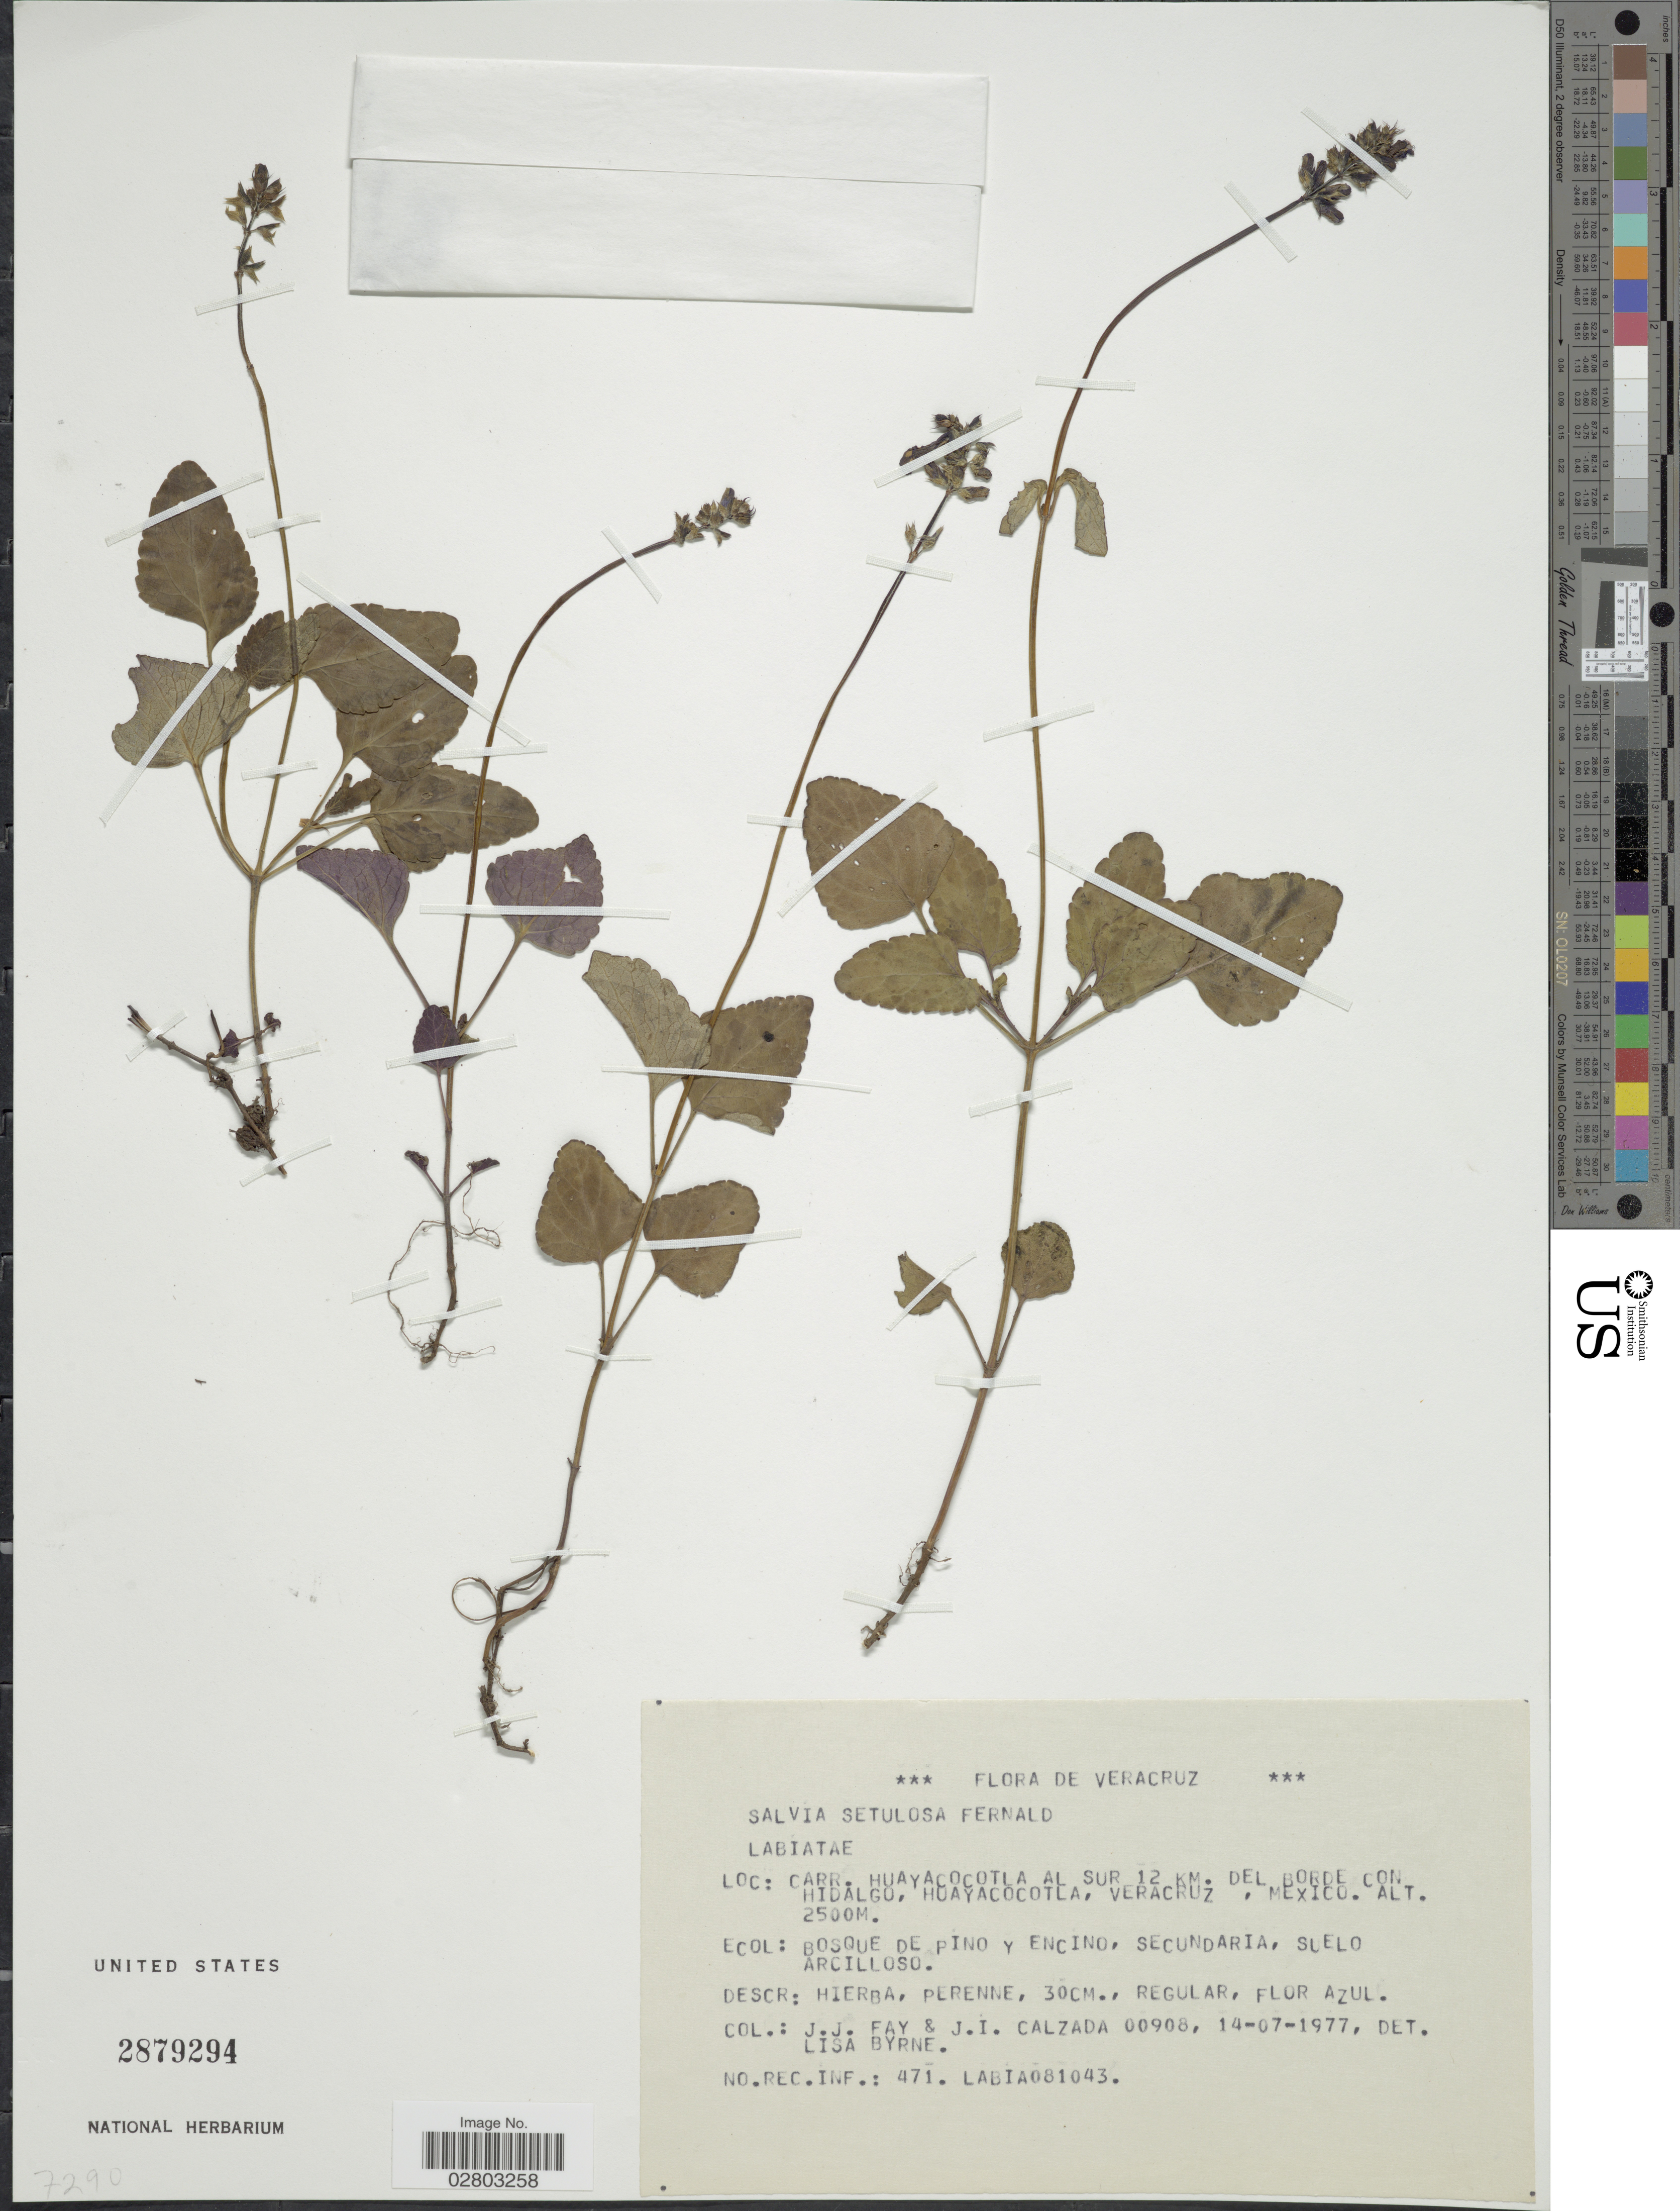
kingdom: Plantae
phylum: Tracheophyta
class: Magnoliopsida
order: Lamiales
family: Lamiaceae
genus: Salvia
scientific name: Salvia setulosa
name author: Fernald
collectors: J. Fay & J. I. Calzada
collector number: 00908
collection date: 1977-07-14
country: Mexico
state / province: Veracruz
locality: Veracruz, Carr. Huayacocotla al Sur 12 km. Del Borde Con Hidalgo, Huayacocotla.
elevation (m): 2500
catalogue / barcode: US 2879294